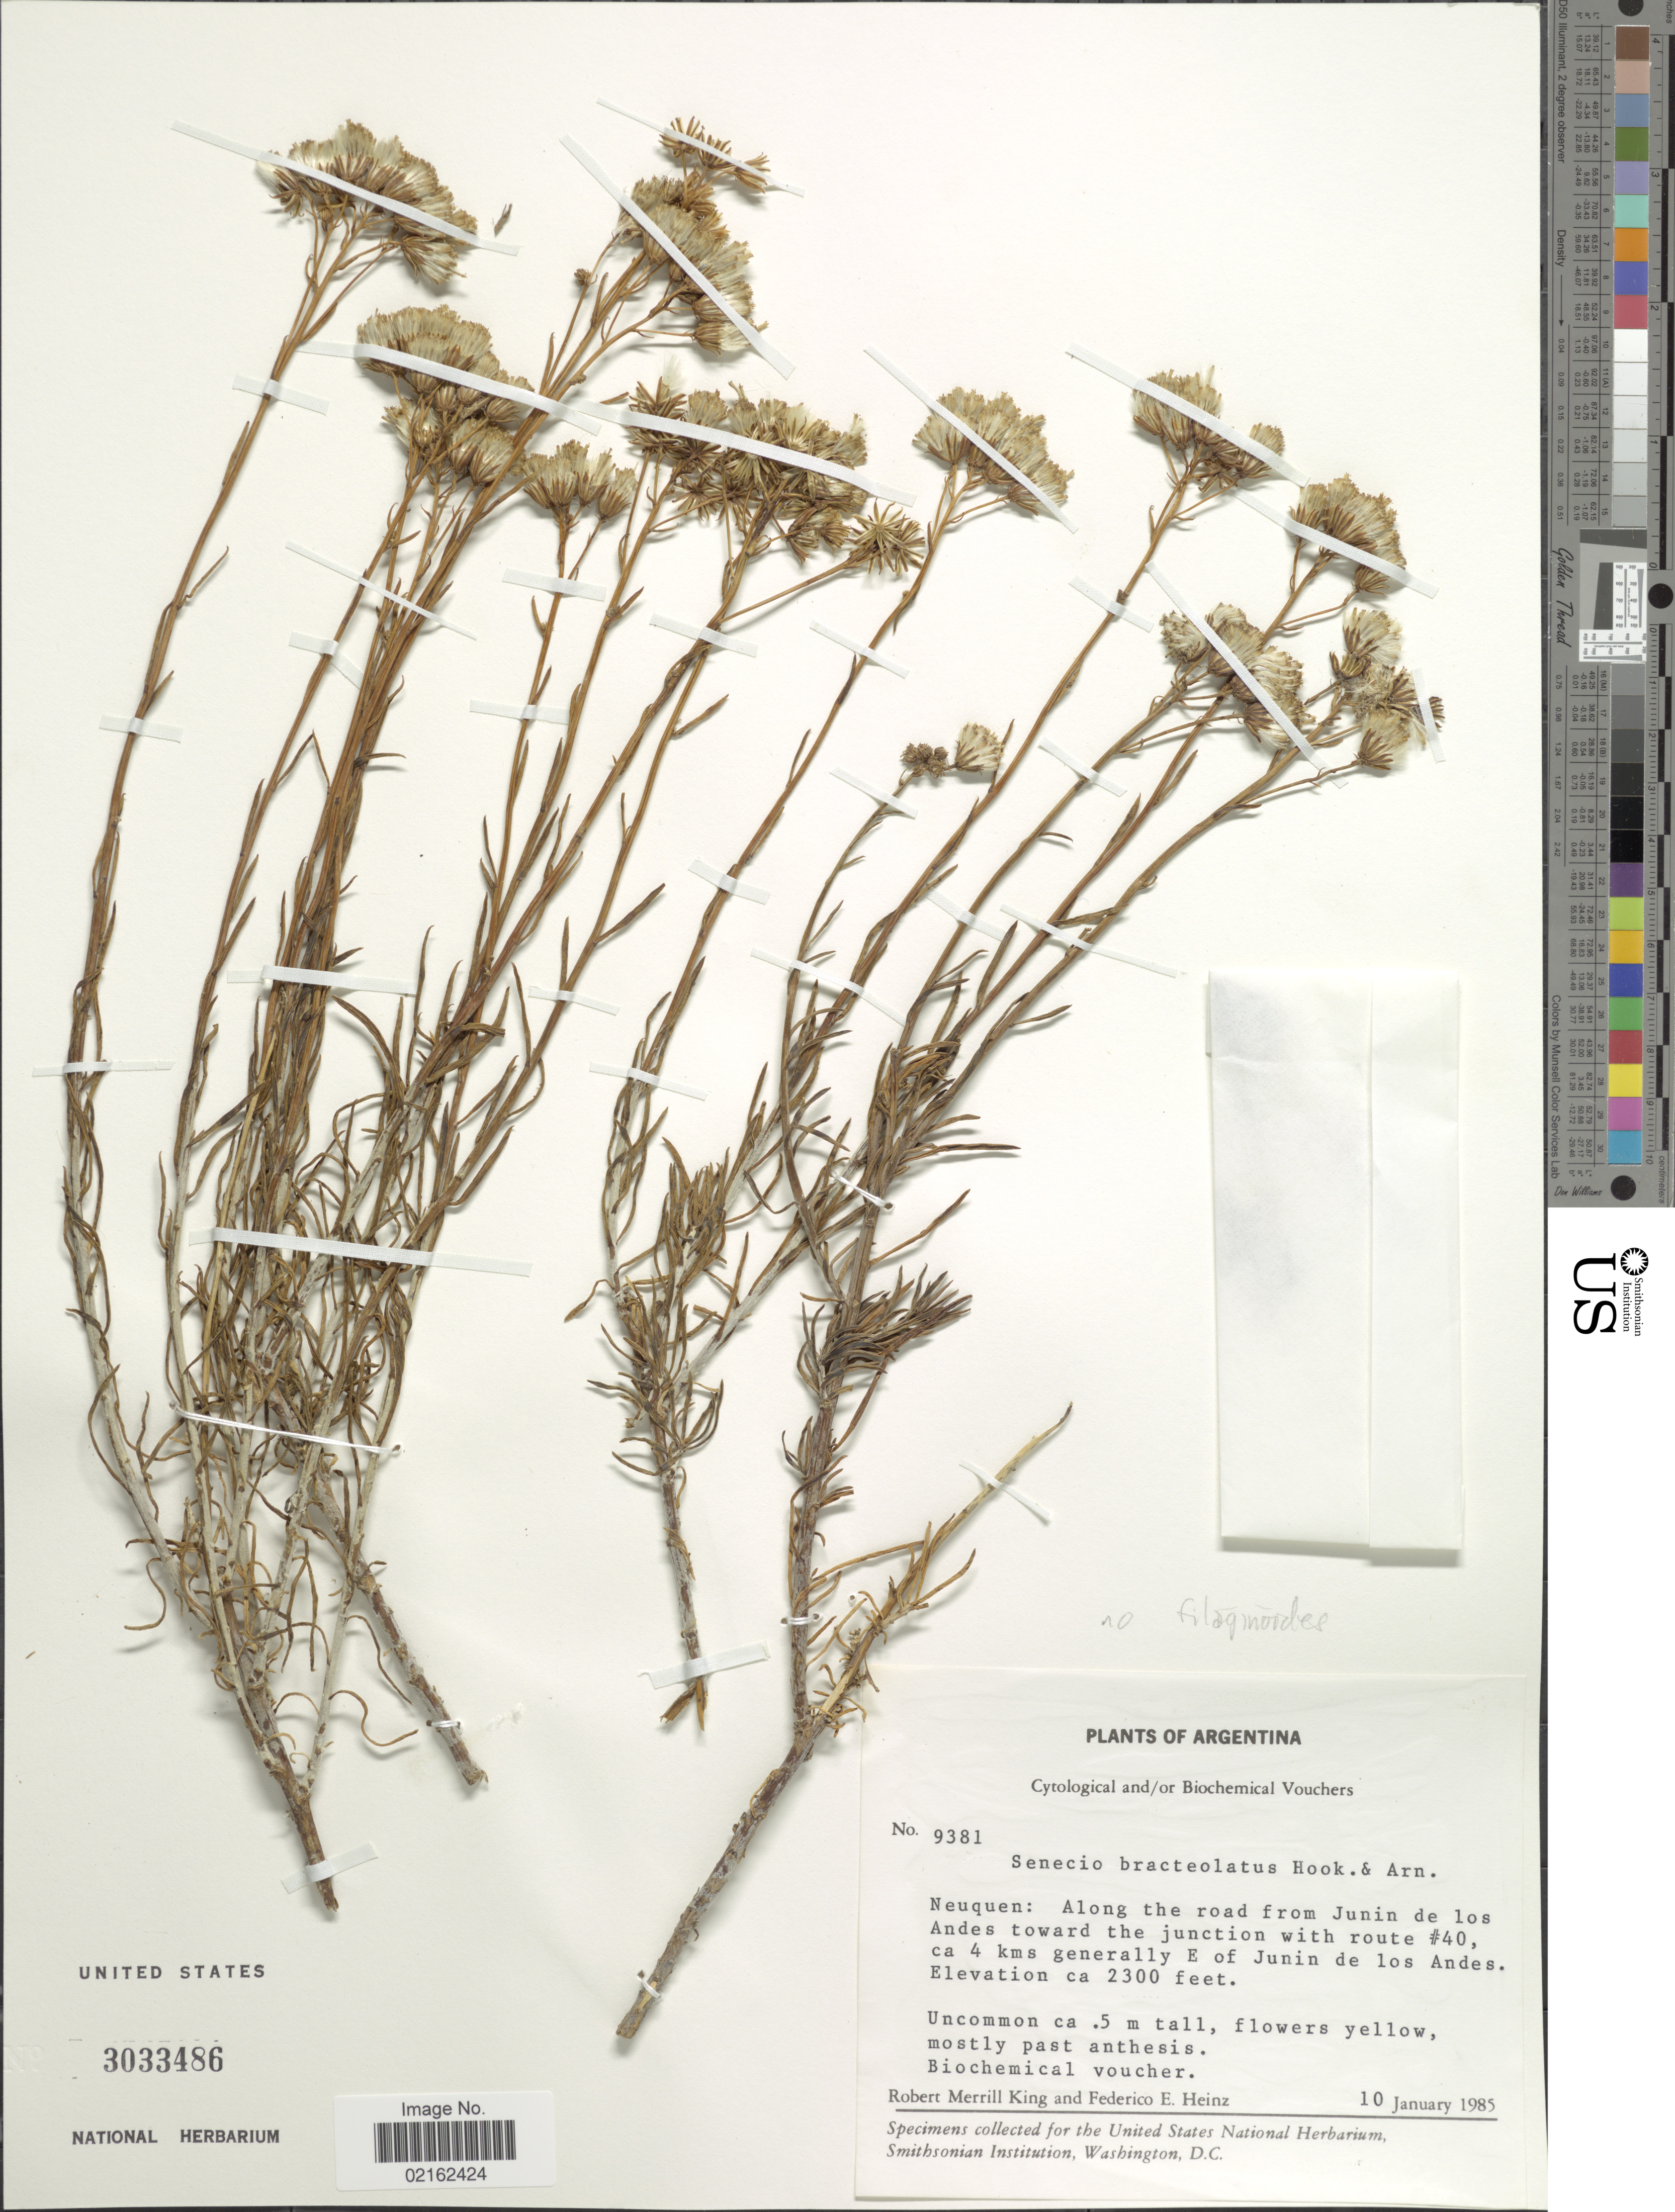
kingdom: Plantae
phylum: Tracheophyta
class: Magnoliopsida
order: Asterales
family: Asteraceae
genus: Senecio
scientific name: Senecio filaginoides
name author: DC.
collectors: R. M. King & F. Heinz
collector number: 9381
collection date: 1985-01-10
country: Argentina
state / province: Neuquen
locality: Along the road from Junin de los Andes toward the junction with route # 40, ca 4 kms generally E of Junin de los Andes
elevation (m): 701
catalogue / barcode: US 3033486